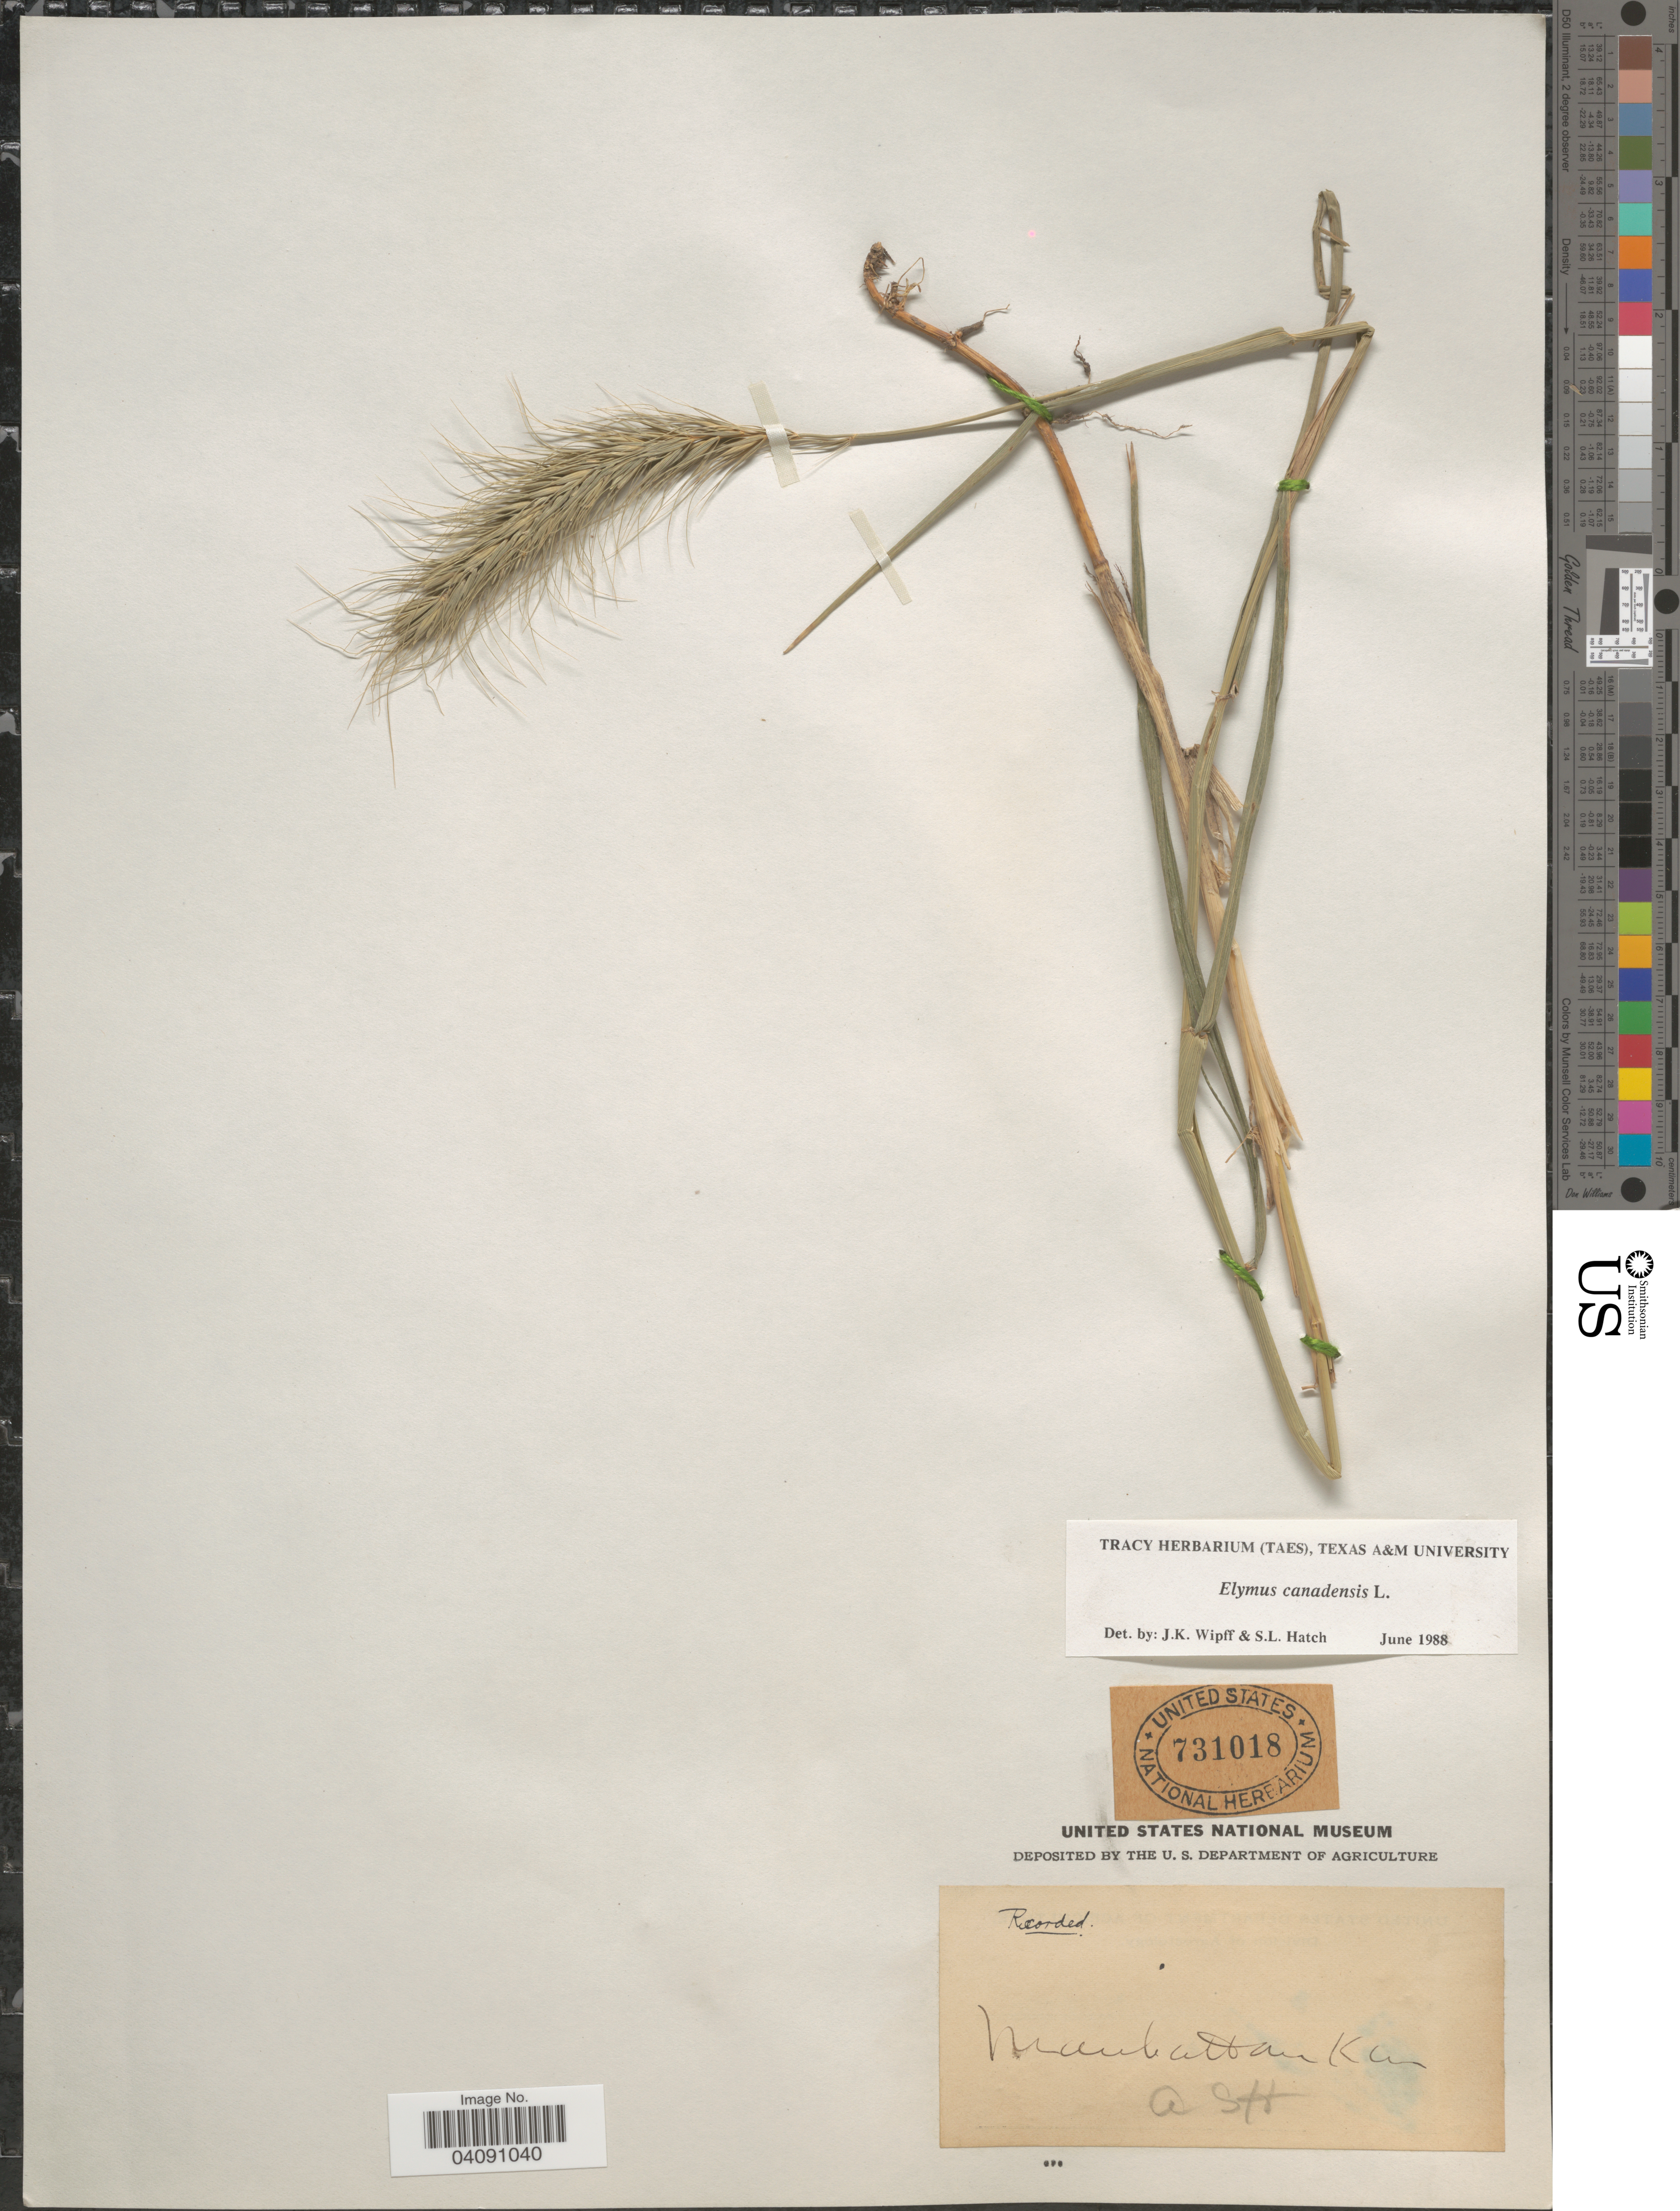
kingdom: Plantae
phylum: Tracheophyta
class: Liliopsida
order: Poales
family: Poaceae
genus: Elymus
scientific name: Elymus canadensis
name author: L.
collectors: A. H.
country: United States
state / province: Kansas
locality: Manhattan.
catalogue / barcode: US 731018